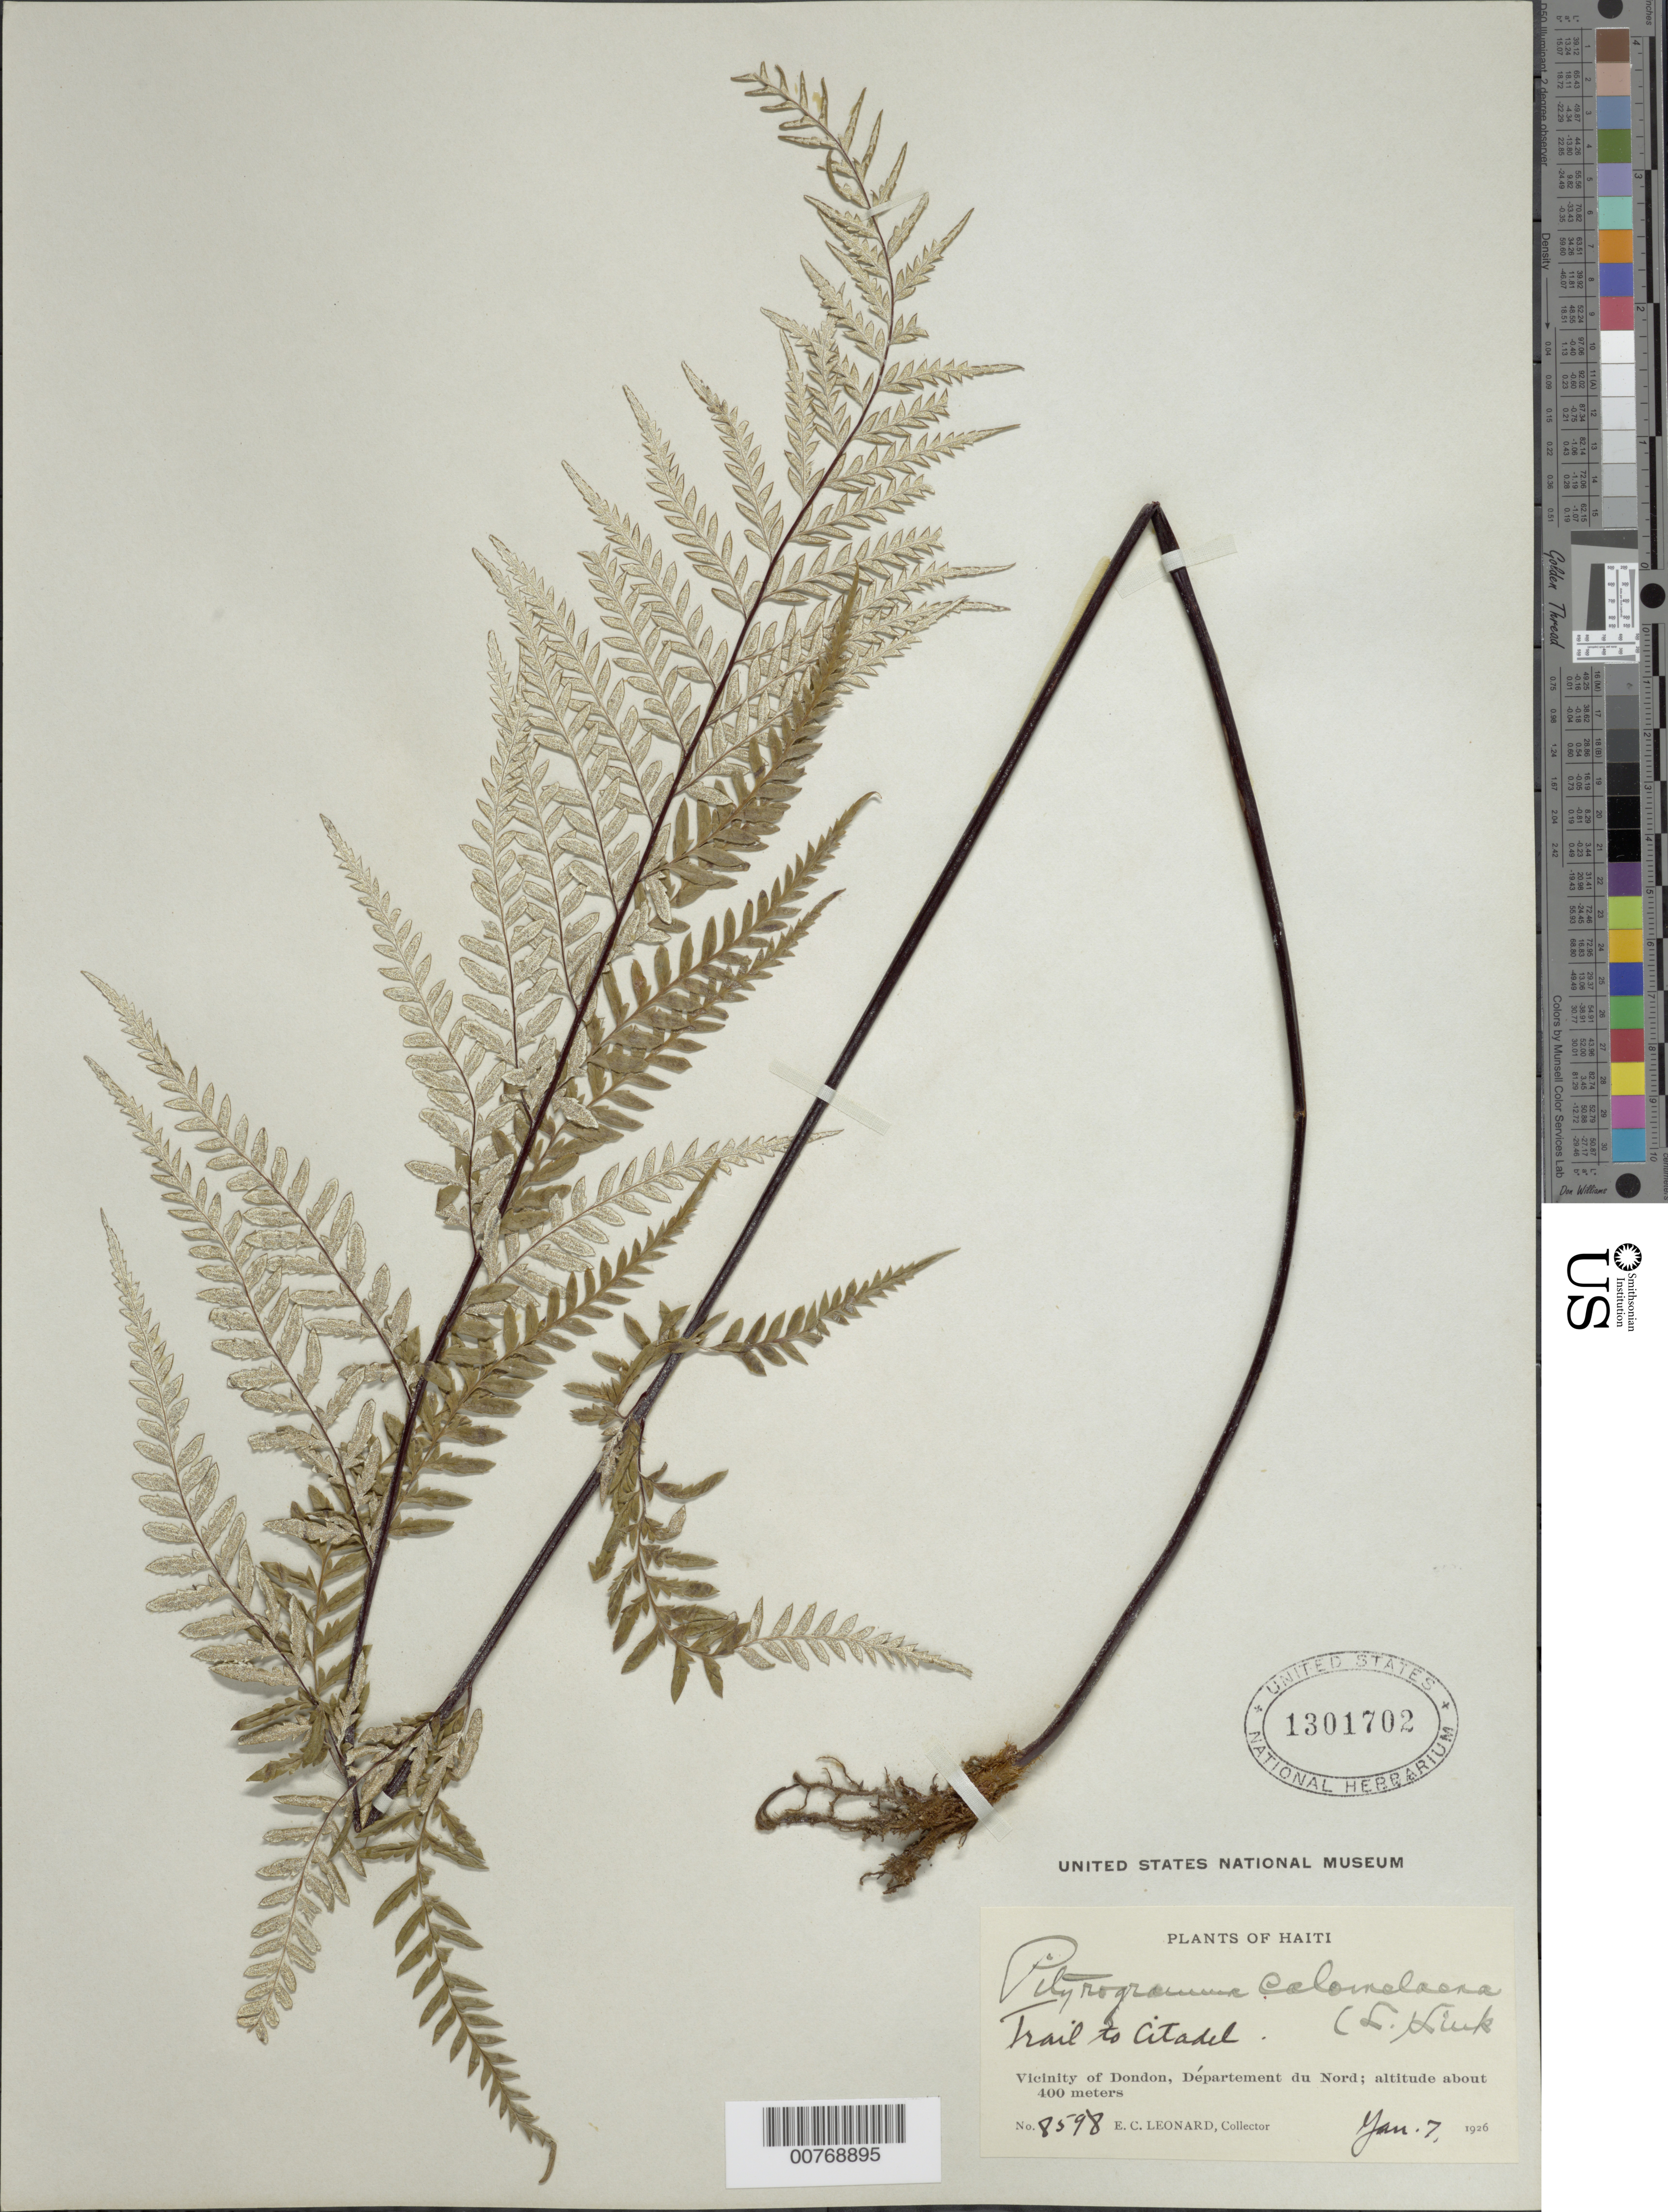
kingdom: Plantae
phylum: Tracheophyta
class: Polypodiopsida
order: Polypodiales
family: Pteridaceae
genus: Pityrogramma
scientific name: Pityrogramma calomelanos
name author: (L.) Link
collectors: E. C. Leonard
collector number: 8598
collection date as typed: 07 Jan 1926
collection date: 1926-01-07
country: Haiti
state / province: Nord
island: Hispaniola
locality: Vicinity of Dondon, Departement du Nord. Trail to Citadel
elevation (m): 400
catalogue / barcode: US 1301702